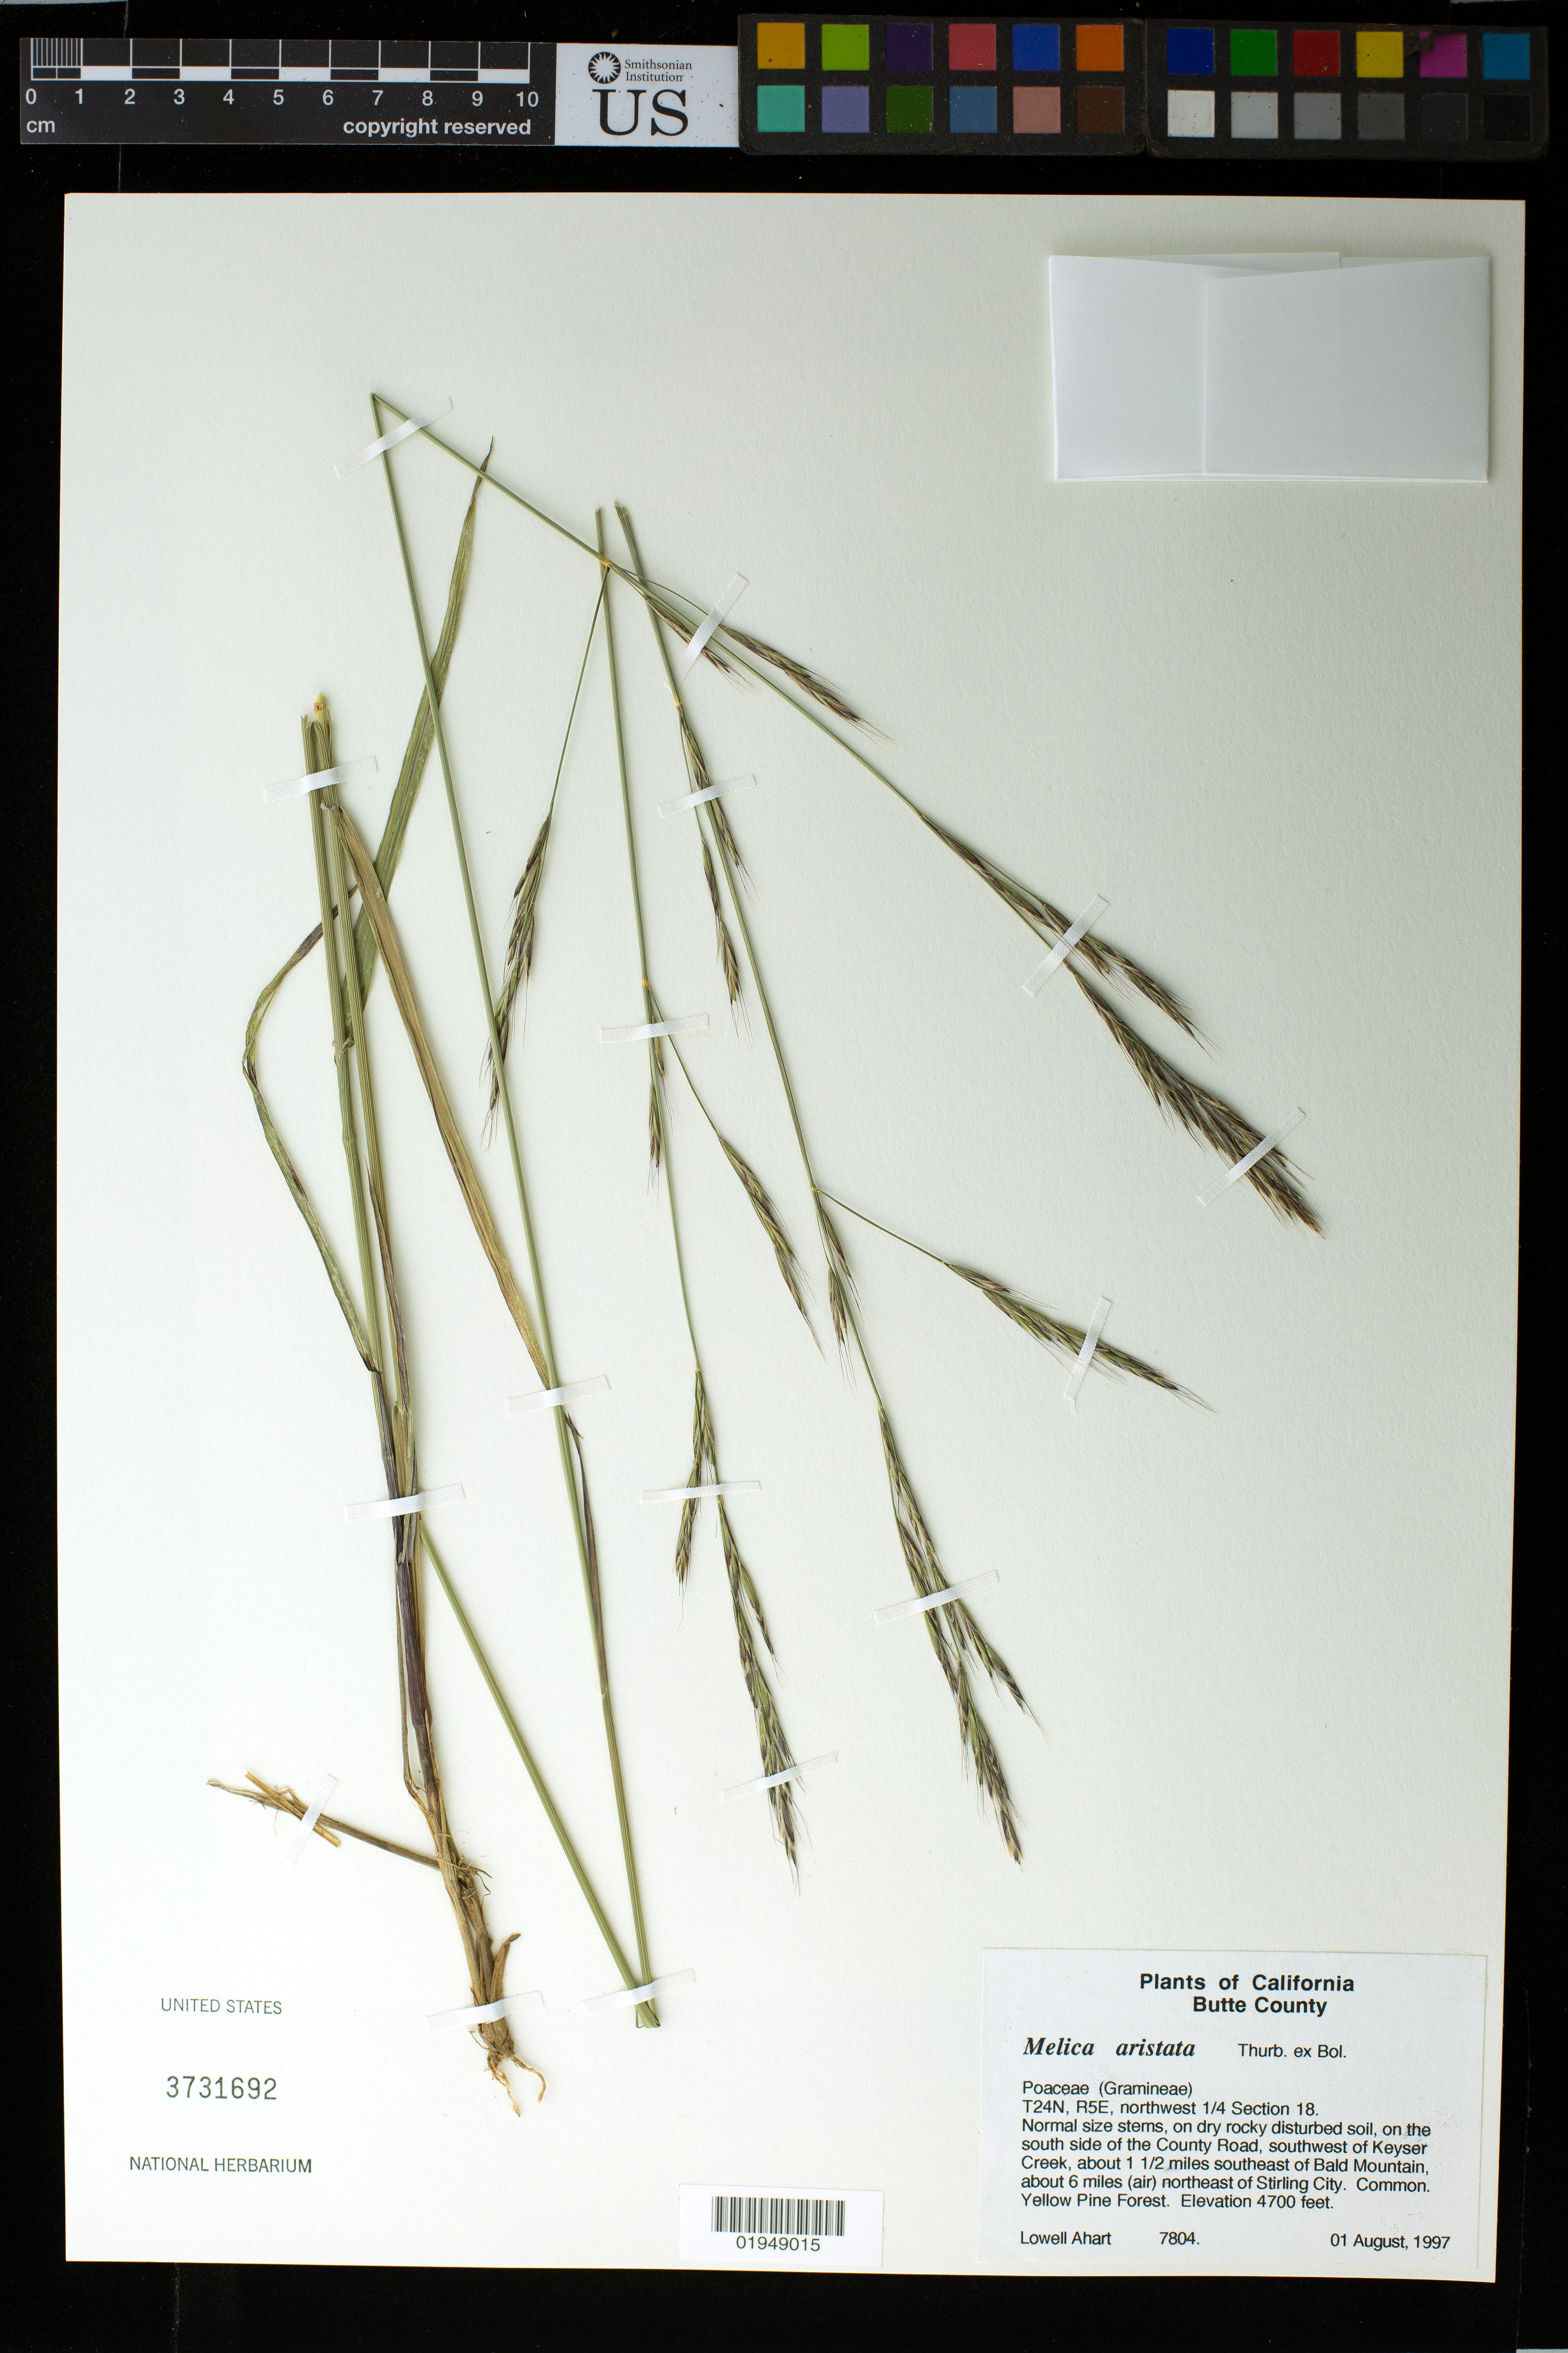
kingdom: Plantae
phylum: Tracheophyta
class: Liliopsida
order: Poales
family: Poaceae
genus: Melica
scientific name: Melica aristata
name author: Thurb. ex Bol.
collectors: L. Ahart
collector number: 7804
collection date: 1997-08-01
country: United States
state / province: California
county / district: Butte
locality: South side of the County Road, southwest of Keyser Creek, about 1 1/2 miles southeast of Bald Mountain, about 6 miles (air) northwest of Stirling City. T24N, R5E, northwest 1/4 Section 18.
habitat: yellow pine forest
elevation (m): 1433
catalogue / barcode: US 3731692